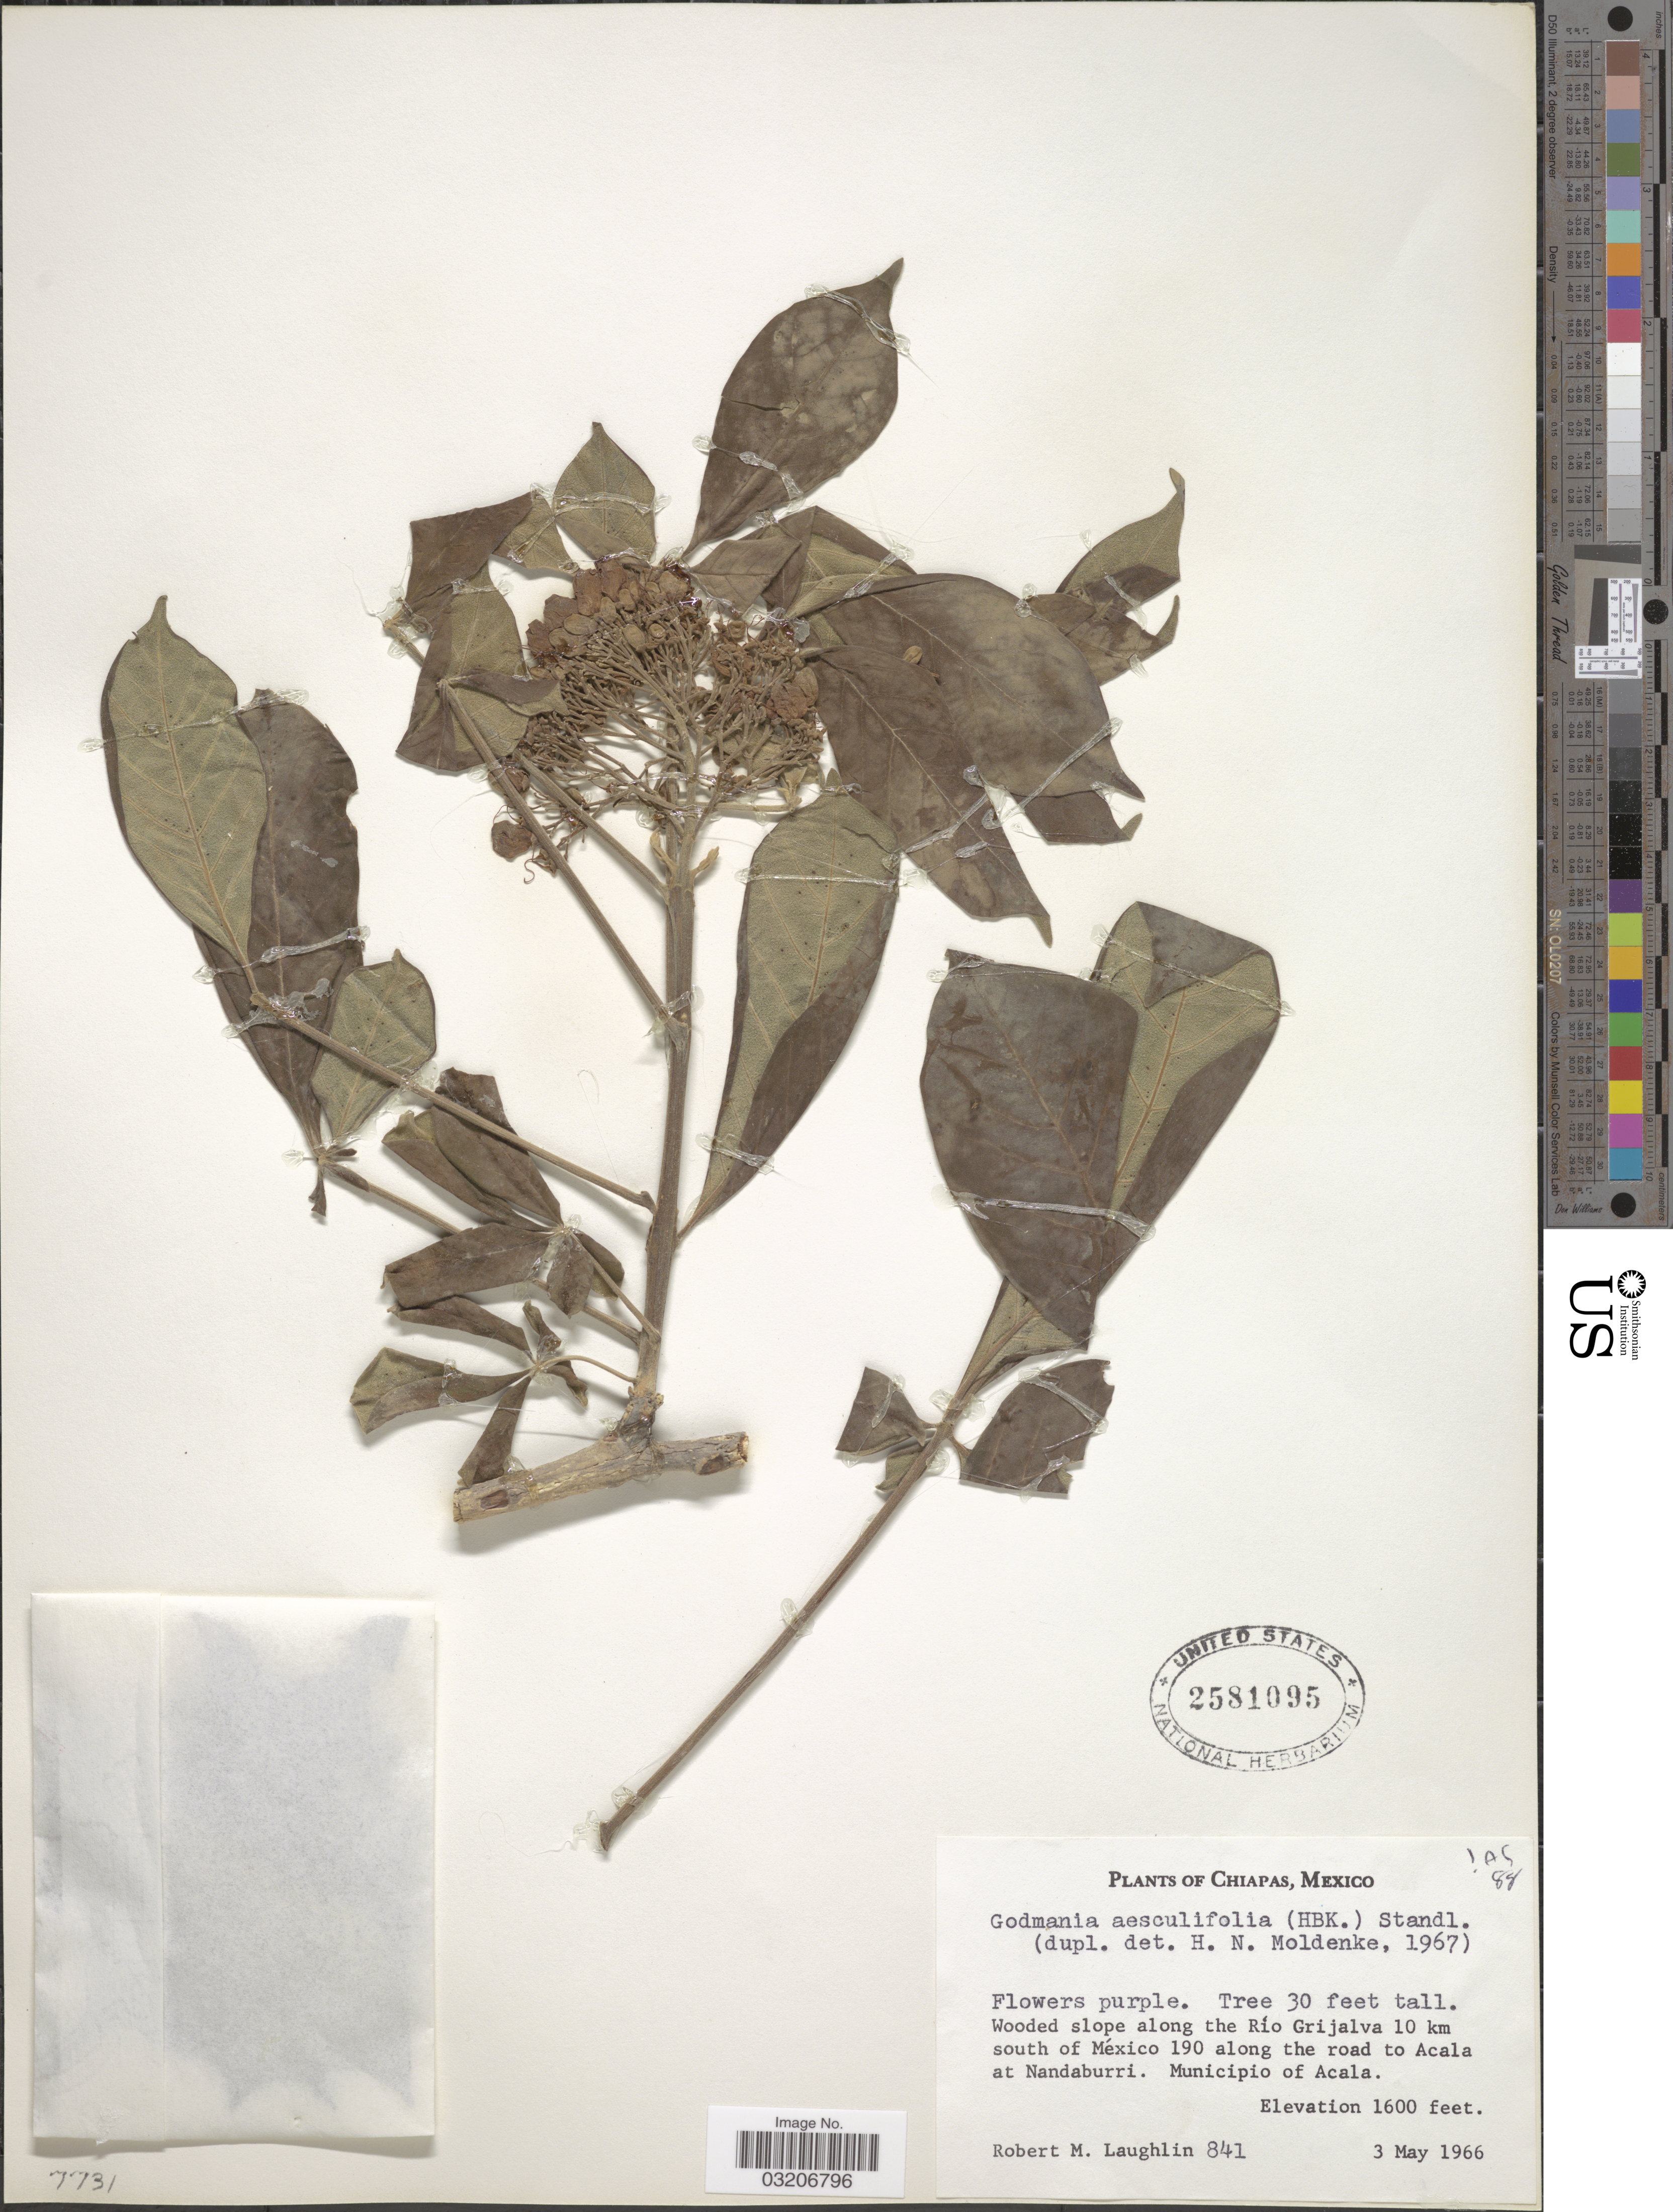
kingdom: Plantae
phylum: Tracheophyta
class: Magnoliopsida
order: Lamiales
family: Bignoniaceae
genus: Godmania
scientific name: Godmania aesculifolia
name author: Standl.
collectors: R. M. Laughlin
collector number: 841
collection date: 1966-05-03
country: Mexico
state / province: Chiapas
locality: Wooded slope along the Río Grijalva 10 km south of México 190 along the road to Acala at Nandaburri. Municipio of Acala.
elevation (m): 488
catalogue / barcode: US 2581095